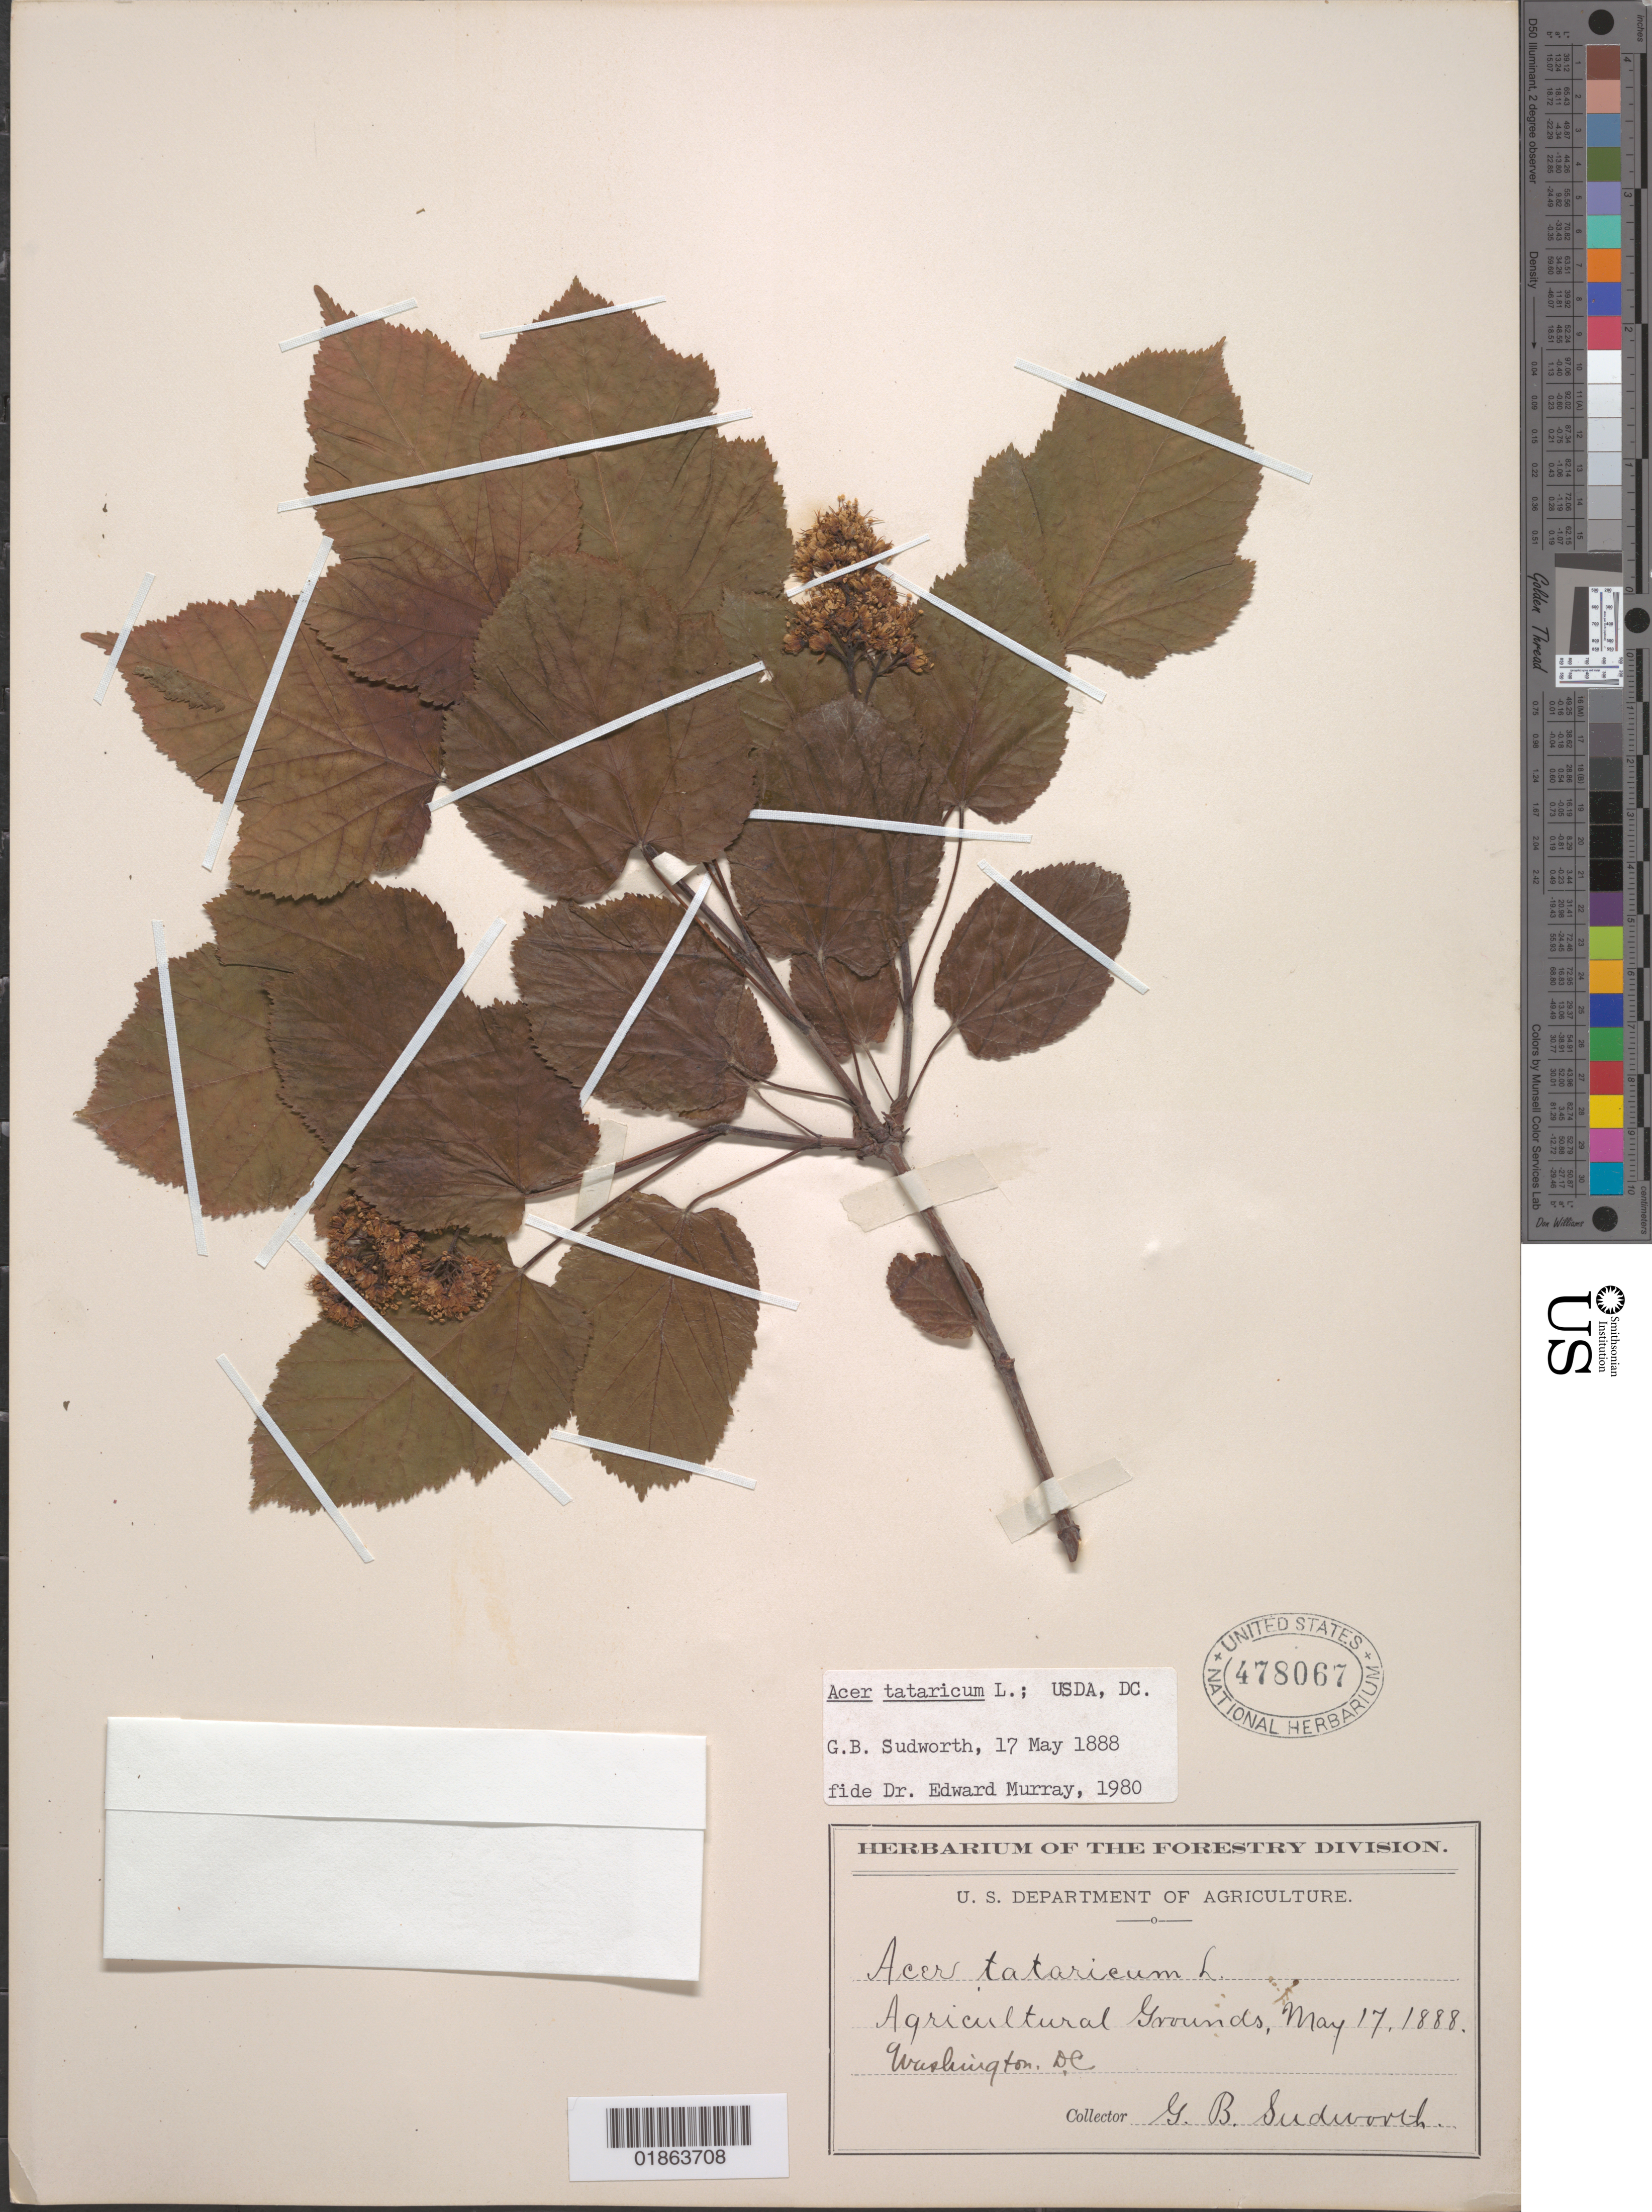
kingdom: Plantae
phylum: Tracheophyta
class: Magnoliopsida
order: Sapindales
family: Sapindaceae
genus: Acer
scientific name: Acer tataricum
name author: L.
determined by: Murray, Edward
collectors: G. B. Sudworth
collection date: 1888-05-17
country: United States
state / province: District of Columbia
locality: Agricultural Grounds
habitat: Cultivated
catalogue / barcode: US 478067